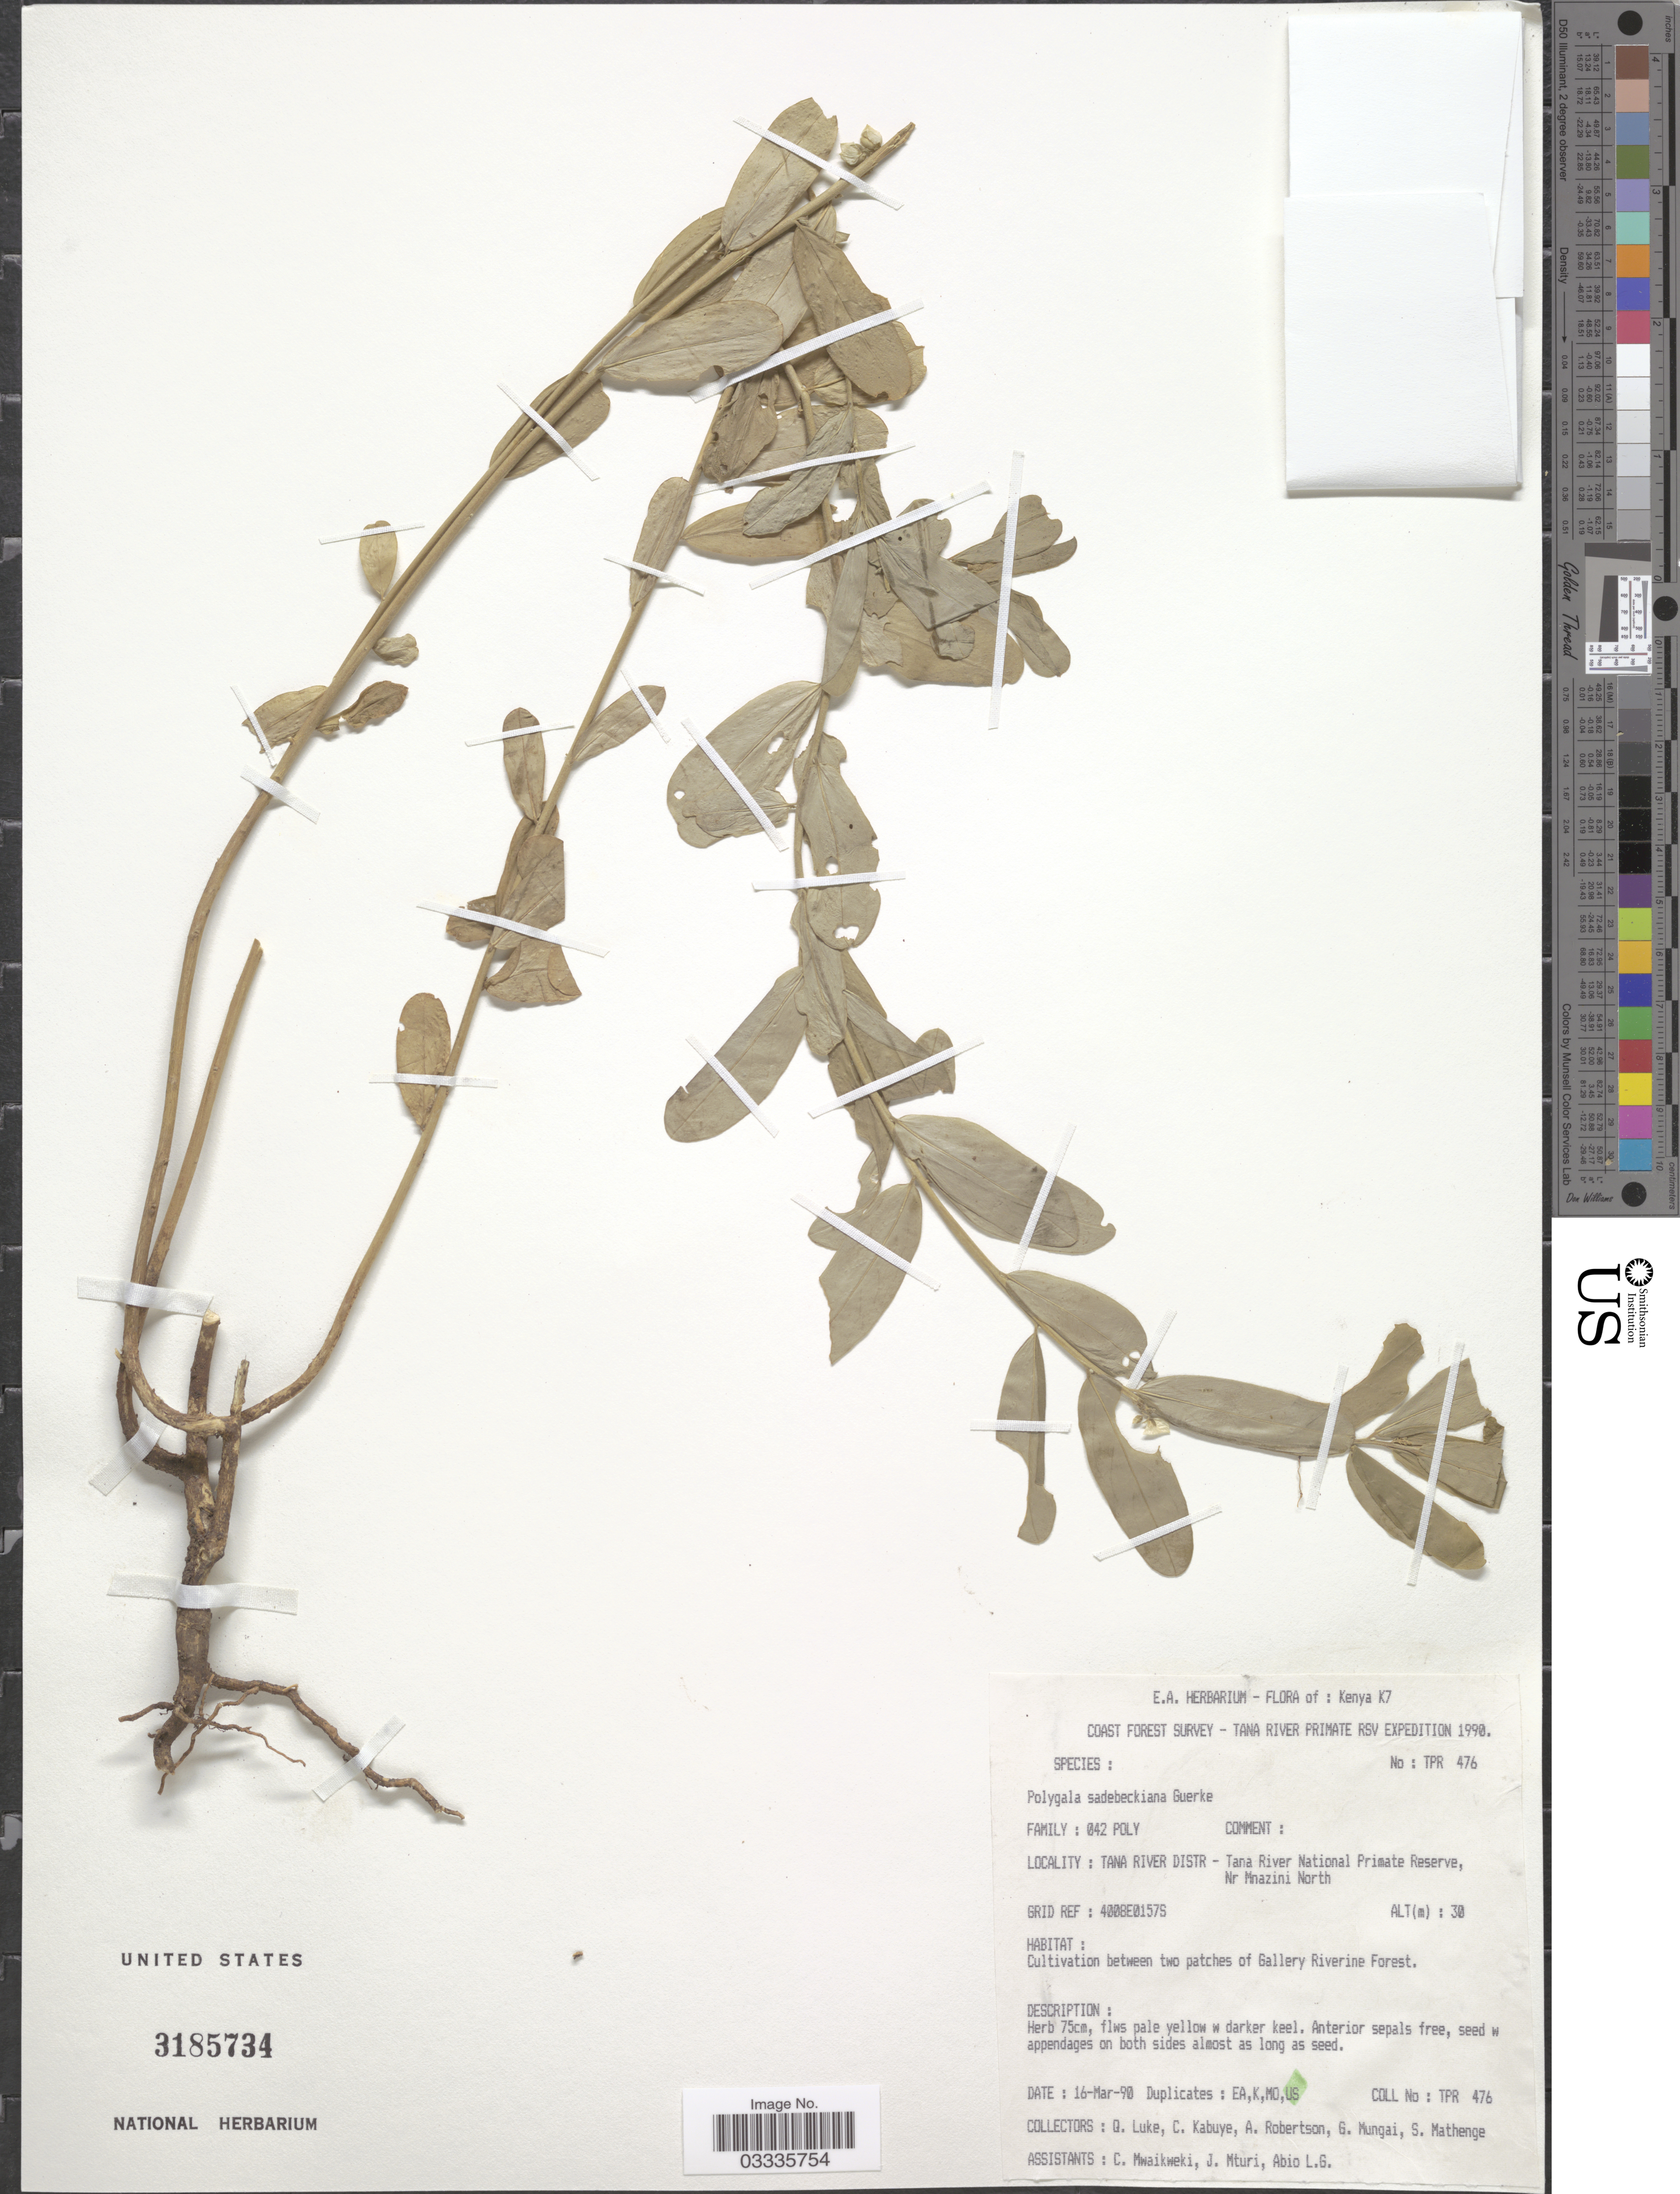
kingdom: Plantae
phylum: Tracheophyta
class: Magnoliopsida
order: Fabales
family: Polygalaceae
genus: Polygala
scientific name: Polygala sadebeckaina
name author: Gürke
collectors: Q. Luke, C. Kabuye, A. Robertson, G. Mungai & et al.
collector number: TPR 476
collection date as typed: Transcribed d/m/y: 16/3/90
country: Kenya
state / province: Tana River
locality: K7. Tana River Distr - Tana River National Primate Reserve, Nr MnaziniNorth.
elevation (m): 30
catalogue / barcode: US 3185734